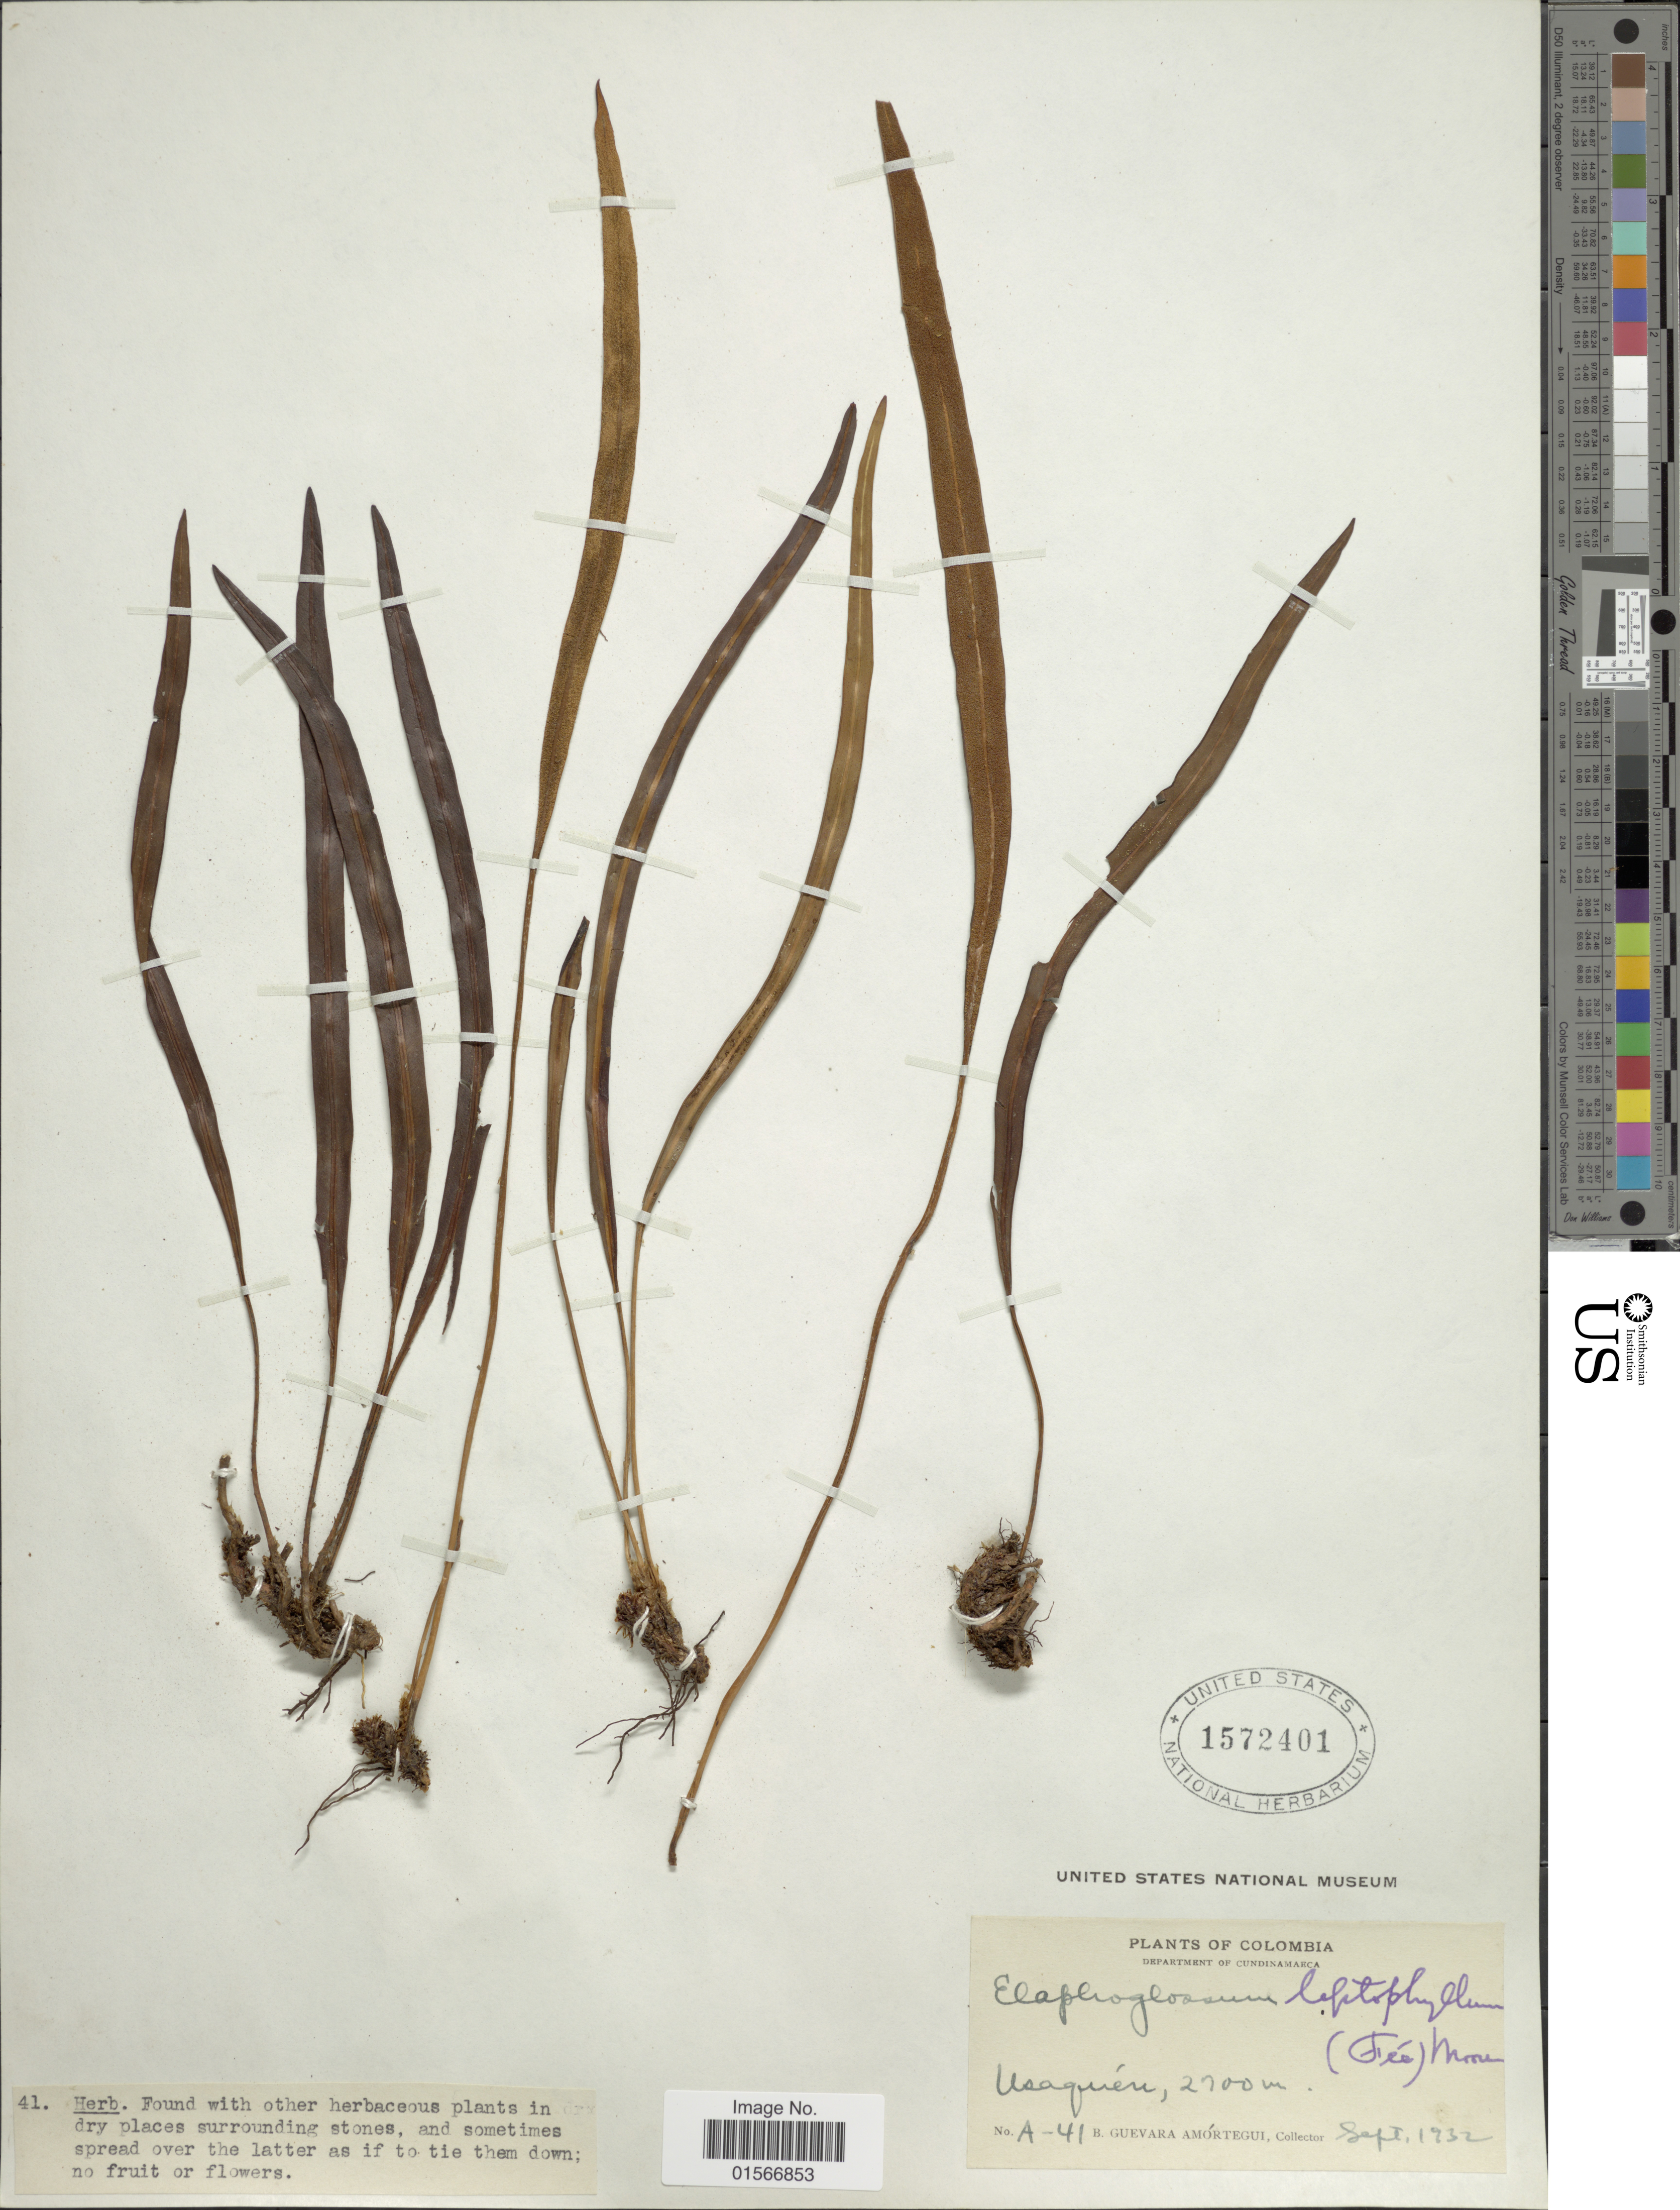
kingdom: Plantae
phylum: Tracheophyta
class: Polypodiopsida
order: Polypodiales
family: Dryopteridaceae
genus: Elaphoglossum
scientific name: Elaphoglossum leptophyllum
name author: (Fée) T. Moore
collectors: B. Guevara Amortegui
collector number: A-41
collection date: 1932-09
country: Colombia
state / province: Cundinamarca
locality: Department of Cundinamarca, Usaquén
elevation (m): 2700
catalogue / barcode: US 1572401